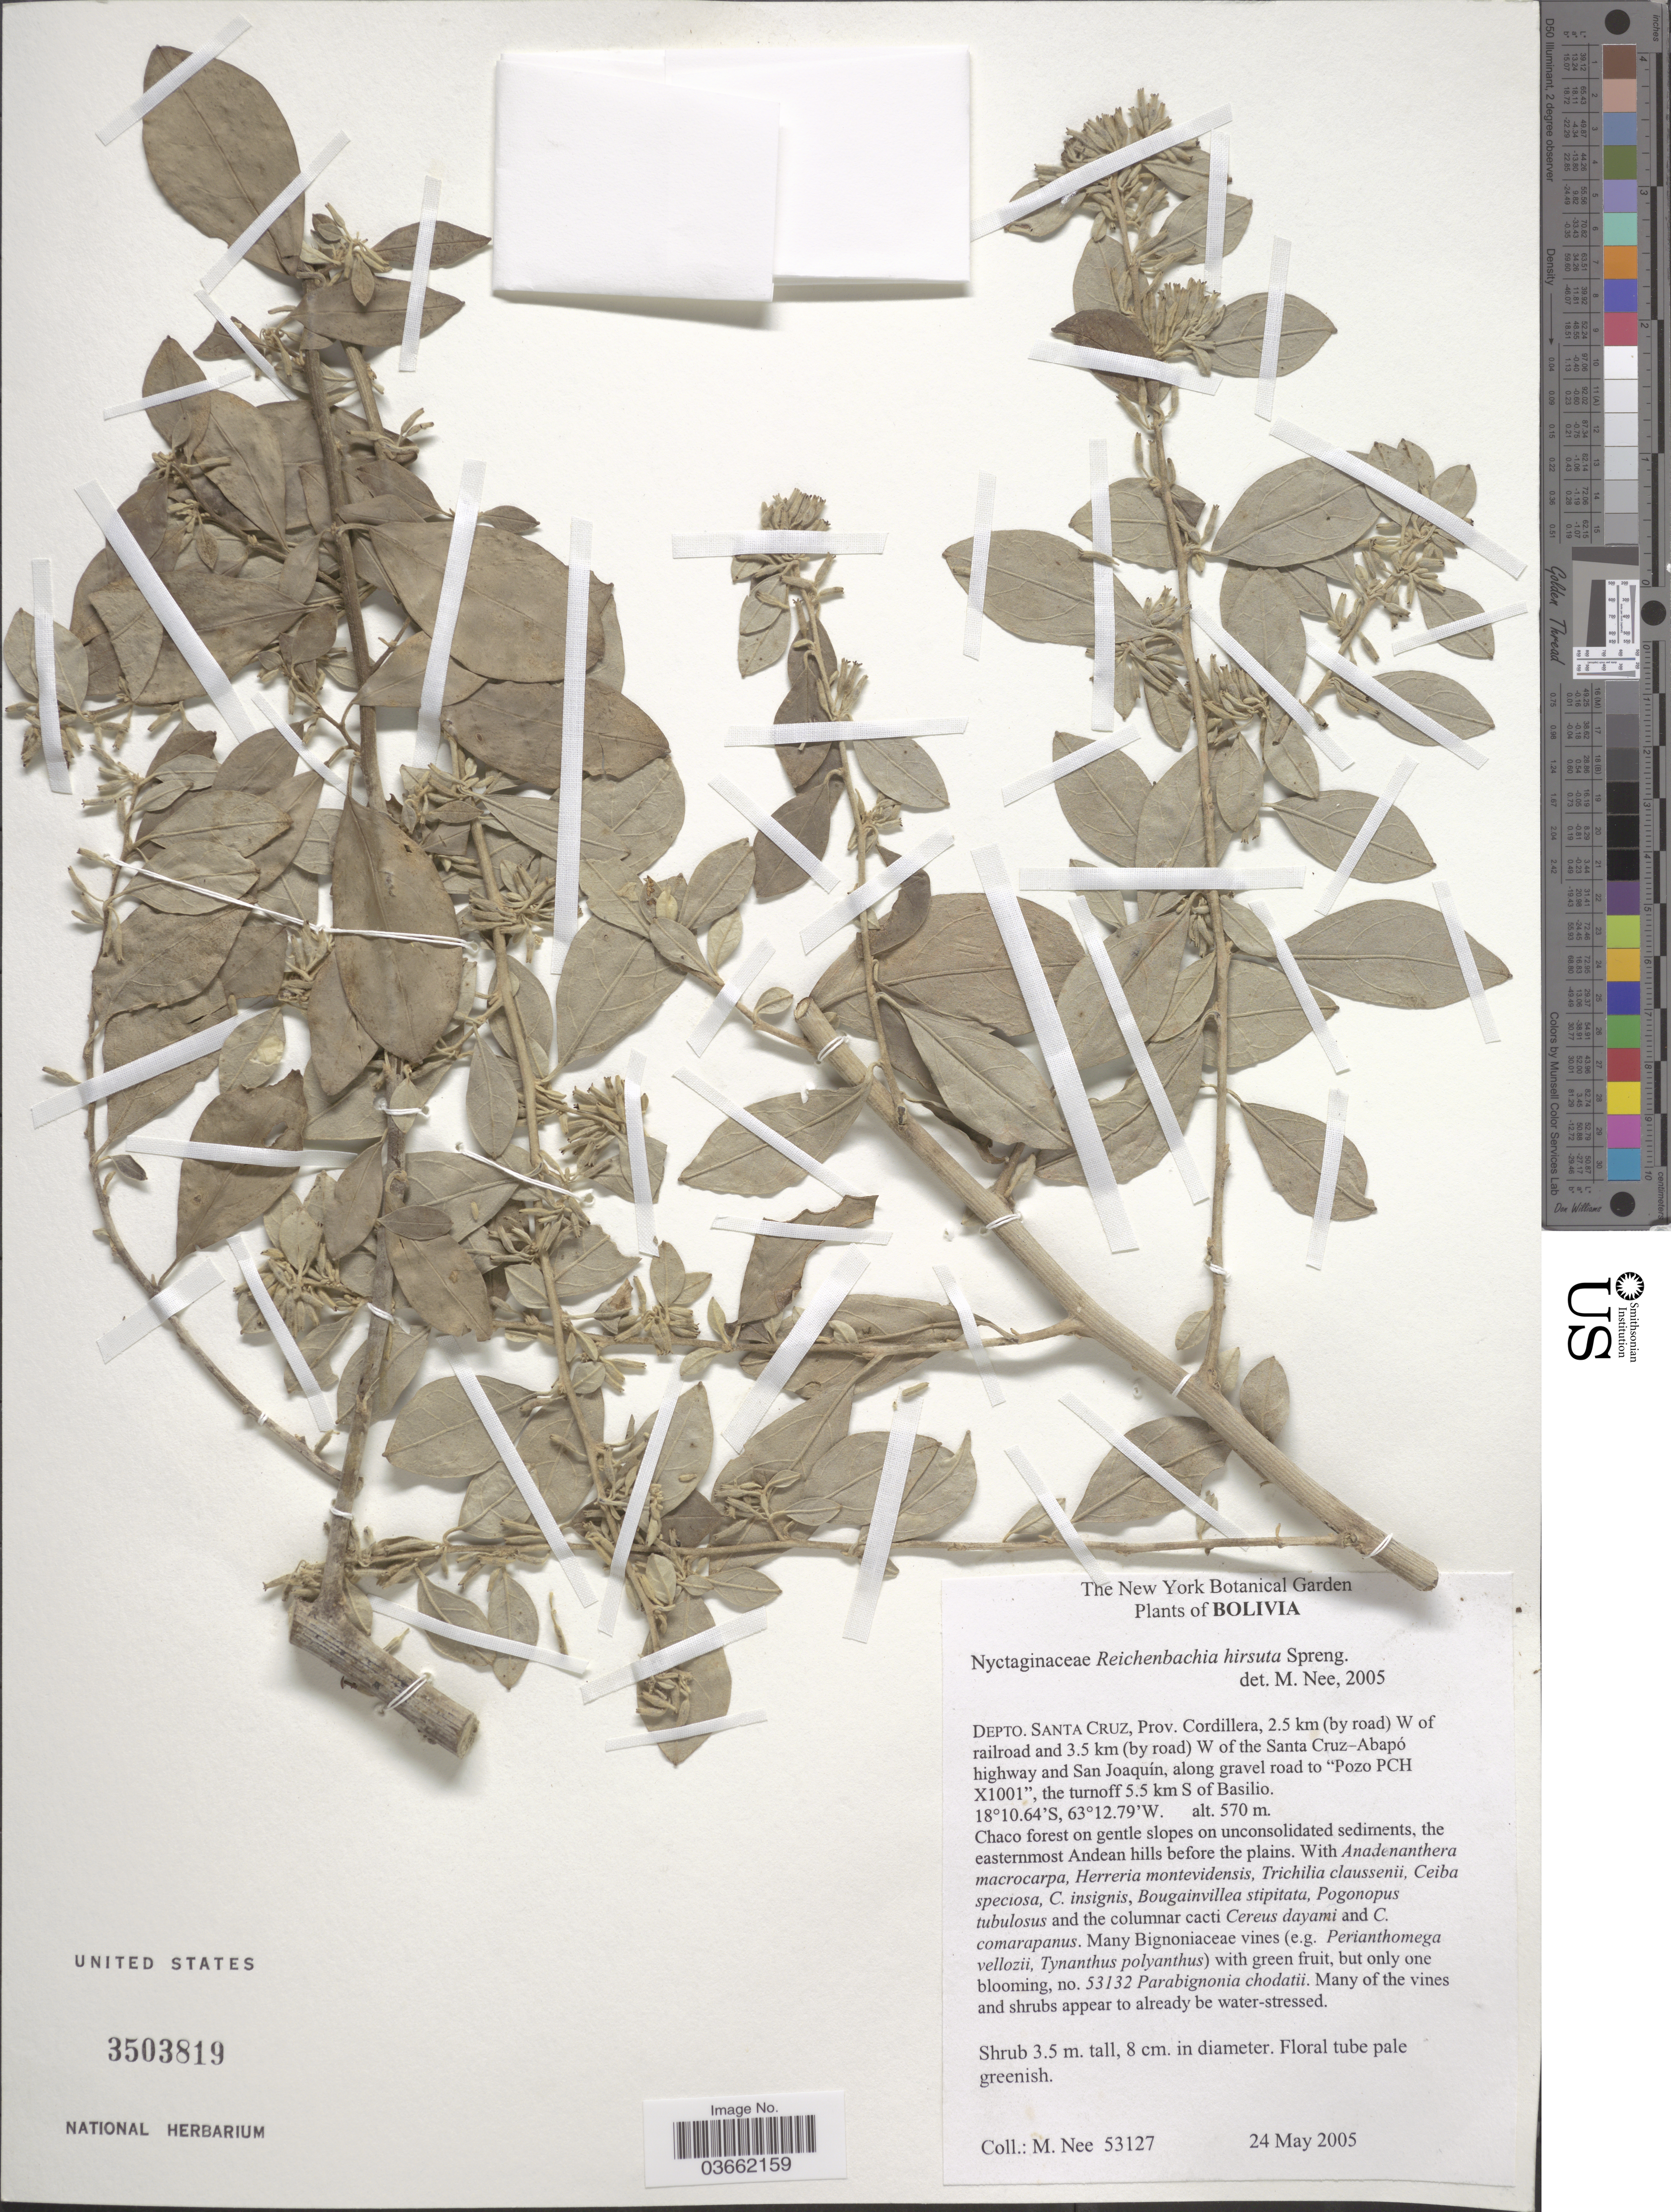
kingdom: Plantae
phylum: Tracheophyta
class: Magnoliopsida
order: Caryophyllales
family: Nyctaginaceae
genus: Reichenbachia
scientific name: Reichenbachia hirsuta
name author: Spreng.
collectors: M. Nee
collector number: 53127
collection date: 2005-05-24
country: Bolivia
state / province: Santa Cruz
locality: Depto. Santa Cruz, Prov. Cordillera, 2.5 km (by road) W of railroad and 3.5 km (by road) W of Santa Cruz-Abapó highway and San Joaquín, along gravel road to "Pozo PCH X1001", the turnoff 5.5 km S of Basilio.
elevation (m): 570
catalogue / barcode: US 3503819